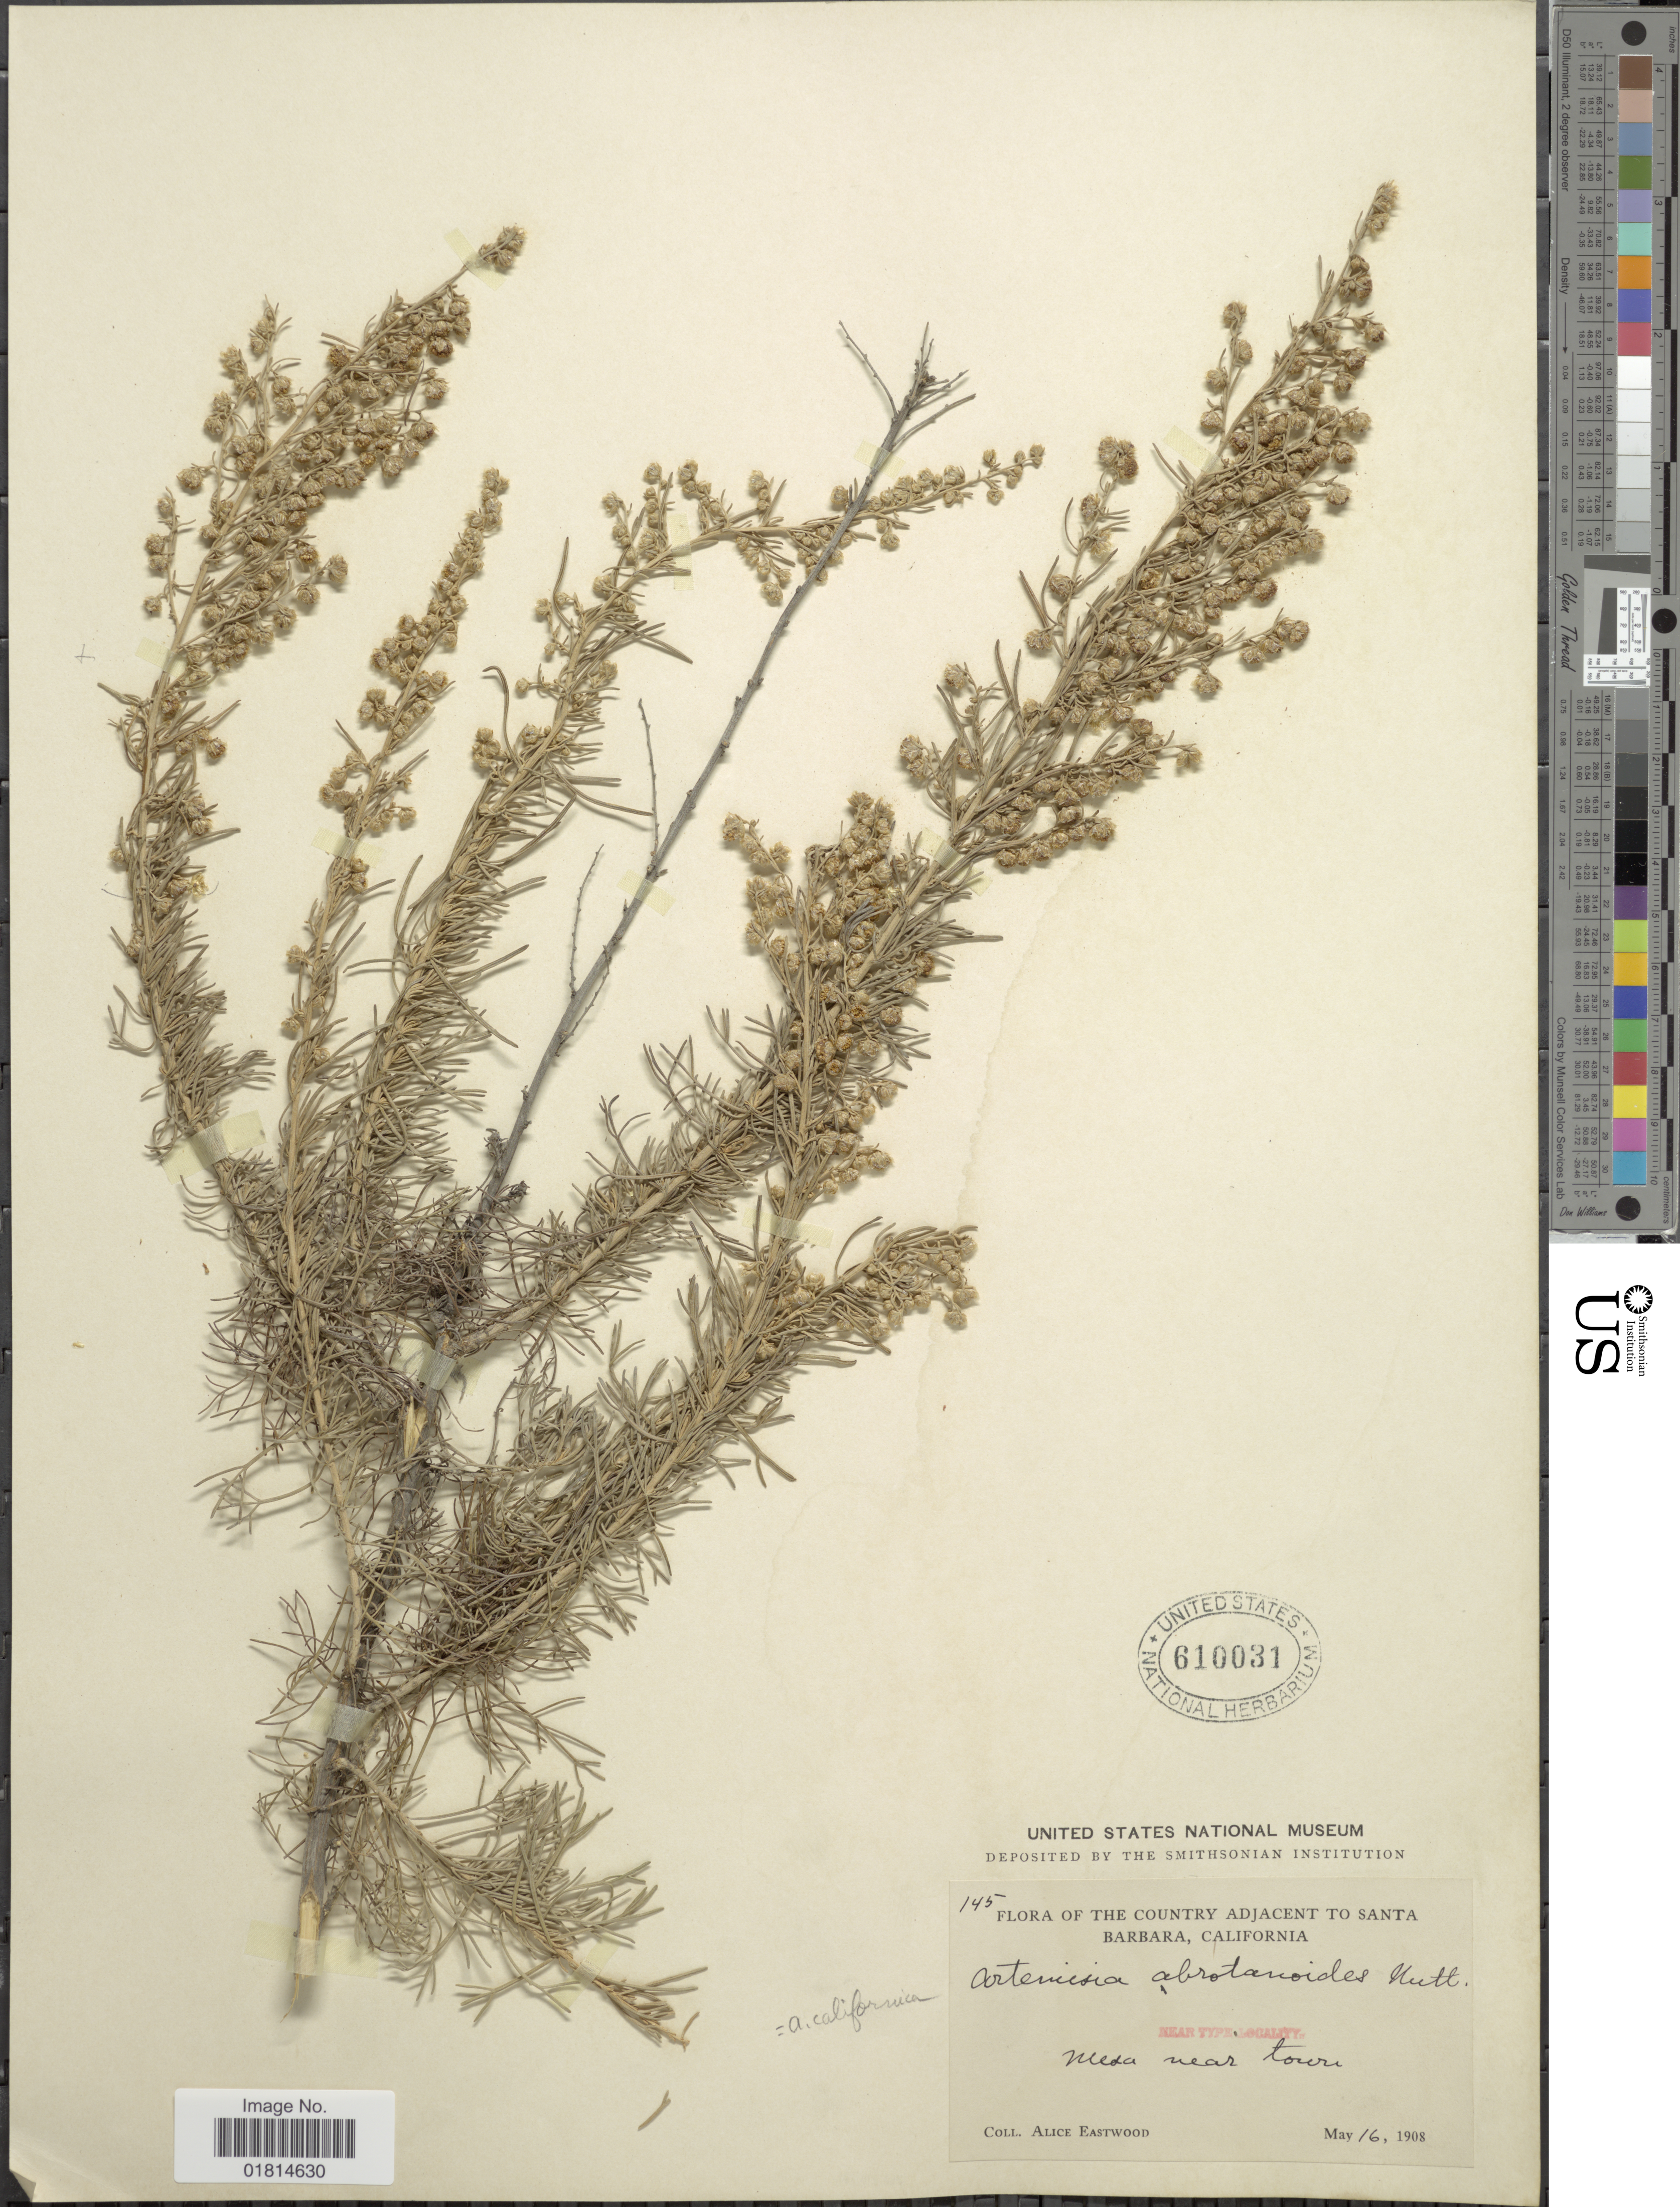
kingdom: Plantae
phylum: Tracheophyta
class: Magnoliopsida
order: Asterales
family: Asteraceae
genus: Artemisia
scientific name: Artemisia californica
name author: Less.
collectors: A. Eastwood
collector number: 145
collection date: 1908-05-16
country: United States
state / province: California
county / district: Santa Barbara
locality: Country adjacent to Santa Barbara, California. Mesa near town. Near Type Locality.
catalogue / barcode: US 610031